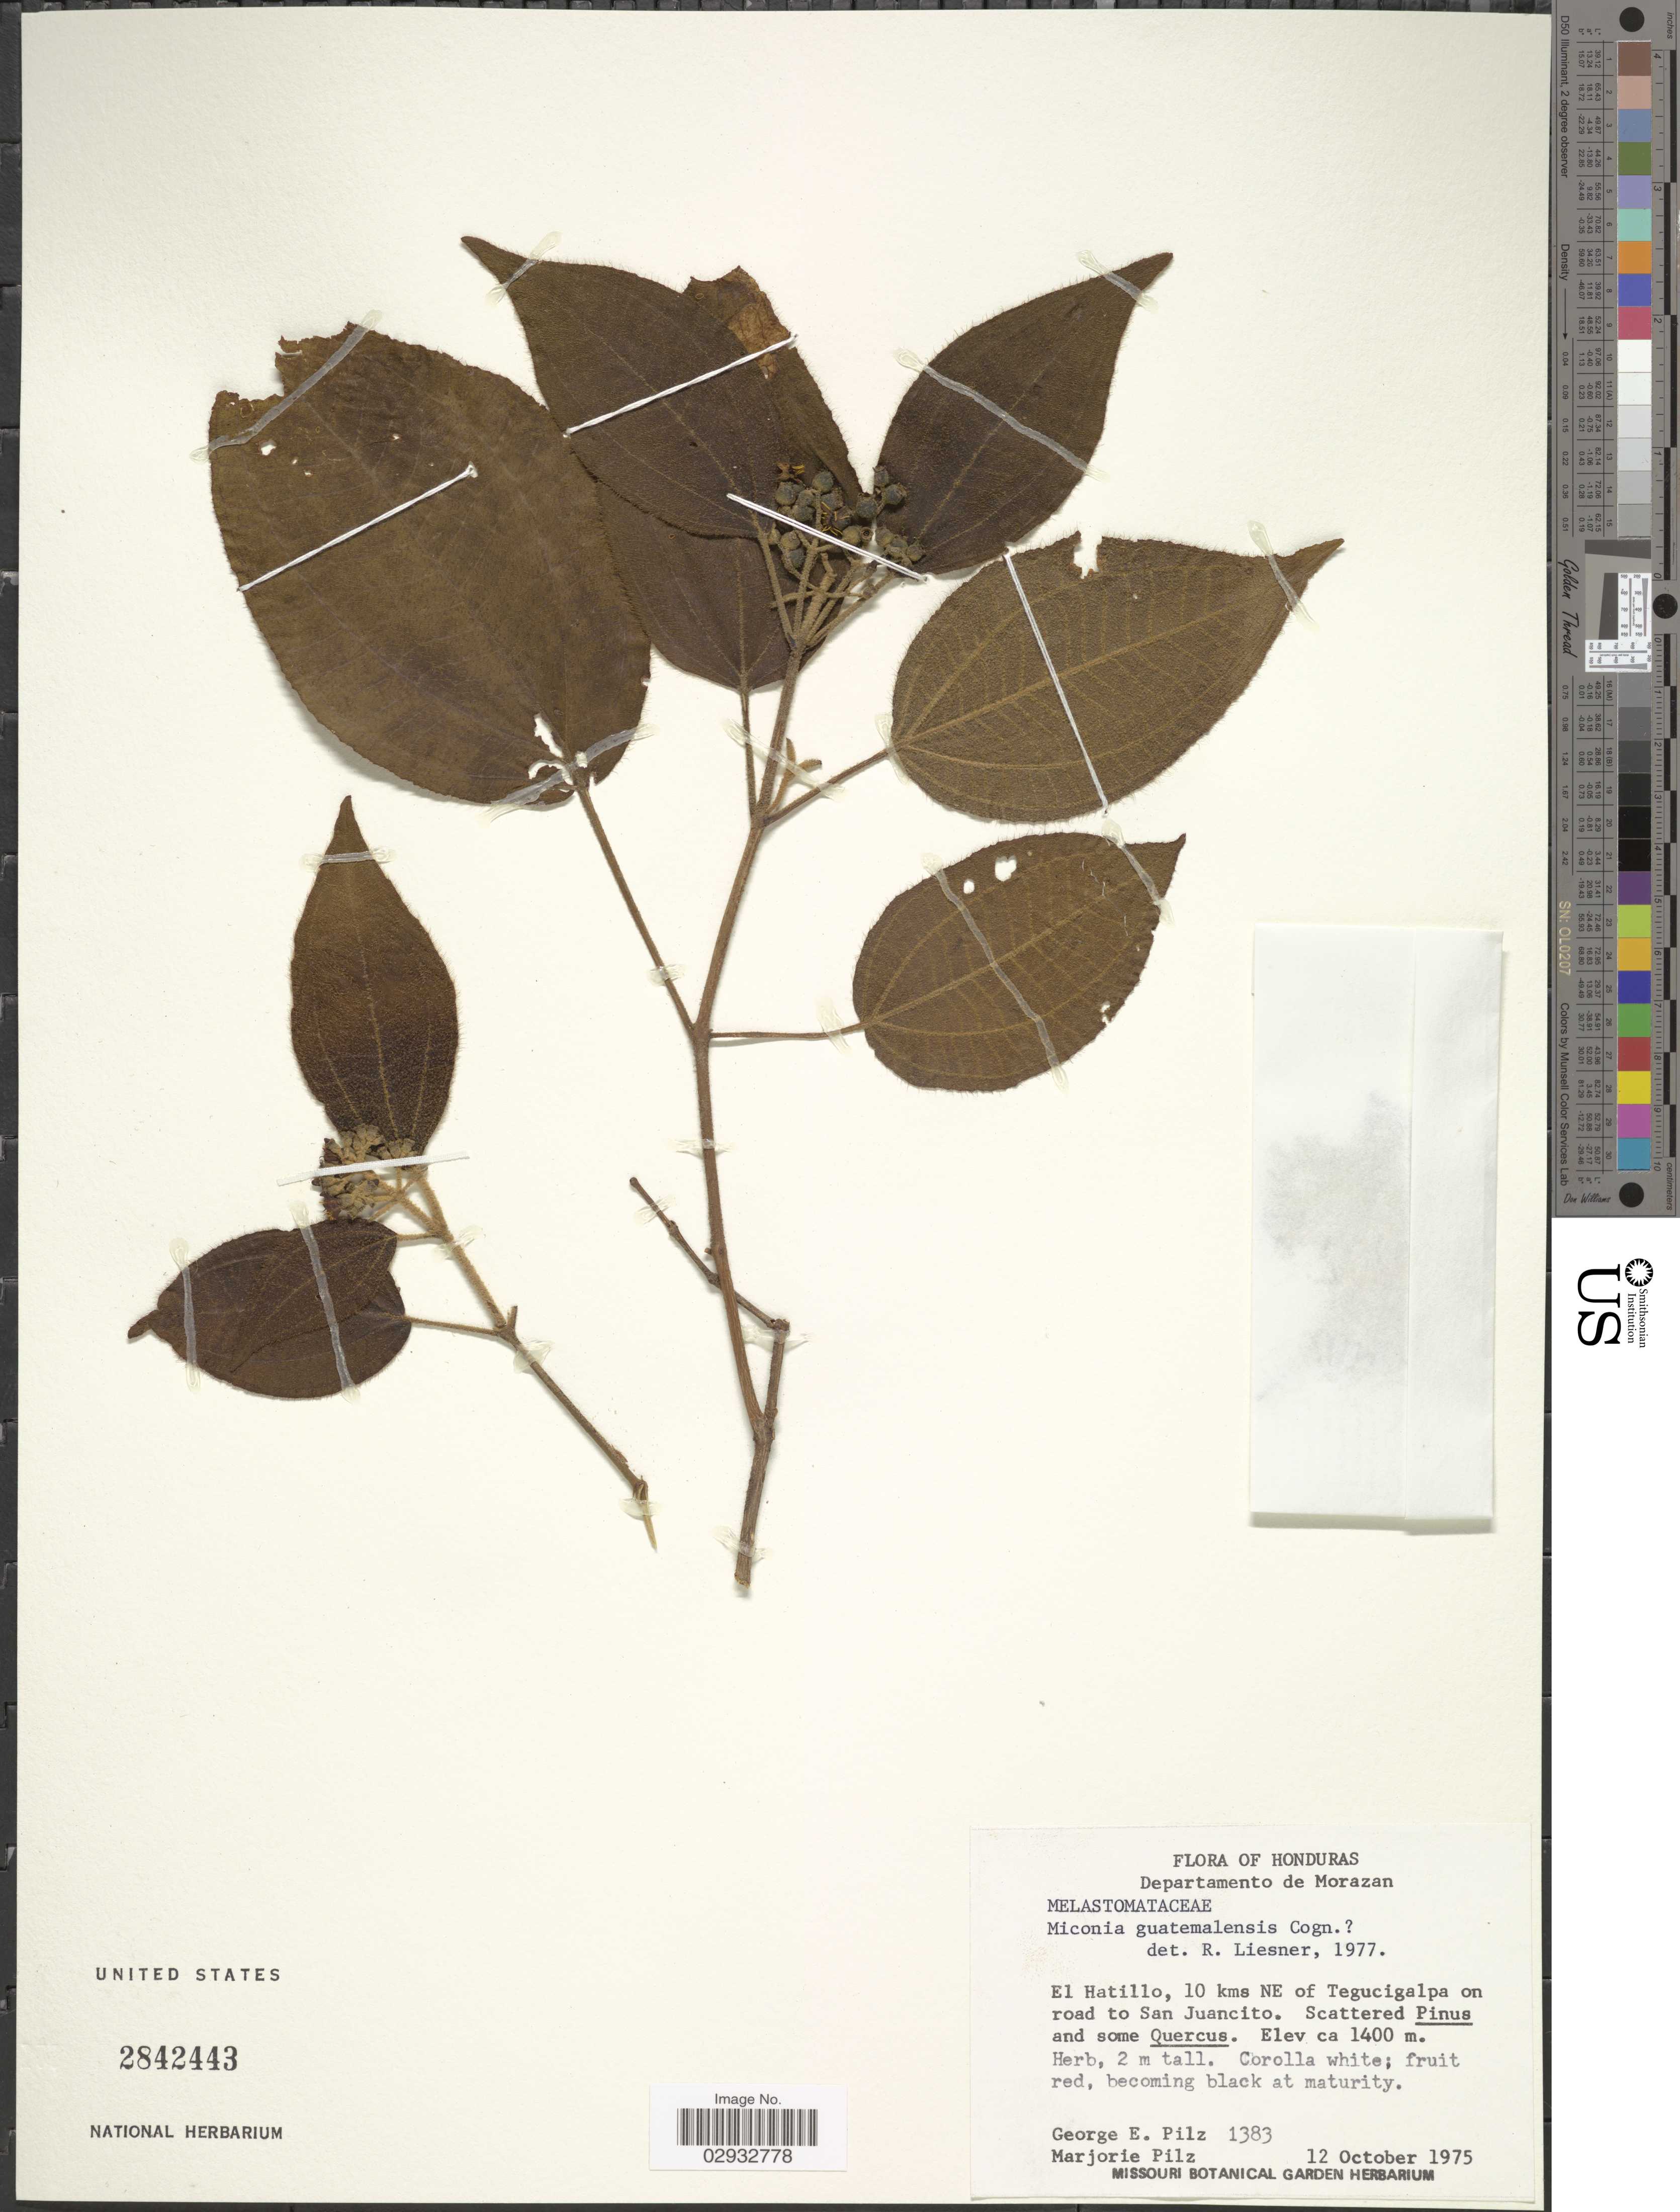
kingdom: Plantae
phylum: Tracheophyta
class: Magnoliopsida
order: Myrtales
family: Melastomataceae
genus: Miconia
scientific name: Miconia guatemalensis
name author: Cogn. in Donn. Sm.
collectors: G. E. Pilz & M. Pilz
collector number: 1383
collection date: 1975-10-12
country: Honduras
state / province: Fco. Morazán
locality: Departamento de Morazan. El Hatillo, 10 kms NE of Tegucigalpa on road to San Juancito.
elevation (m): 1400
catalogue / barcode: US 2842443